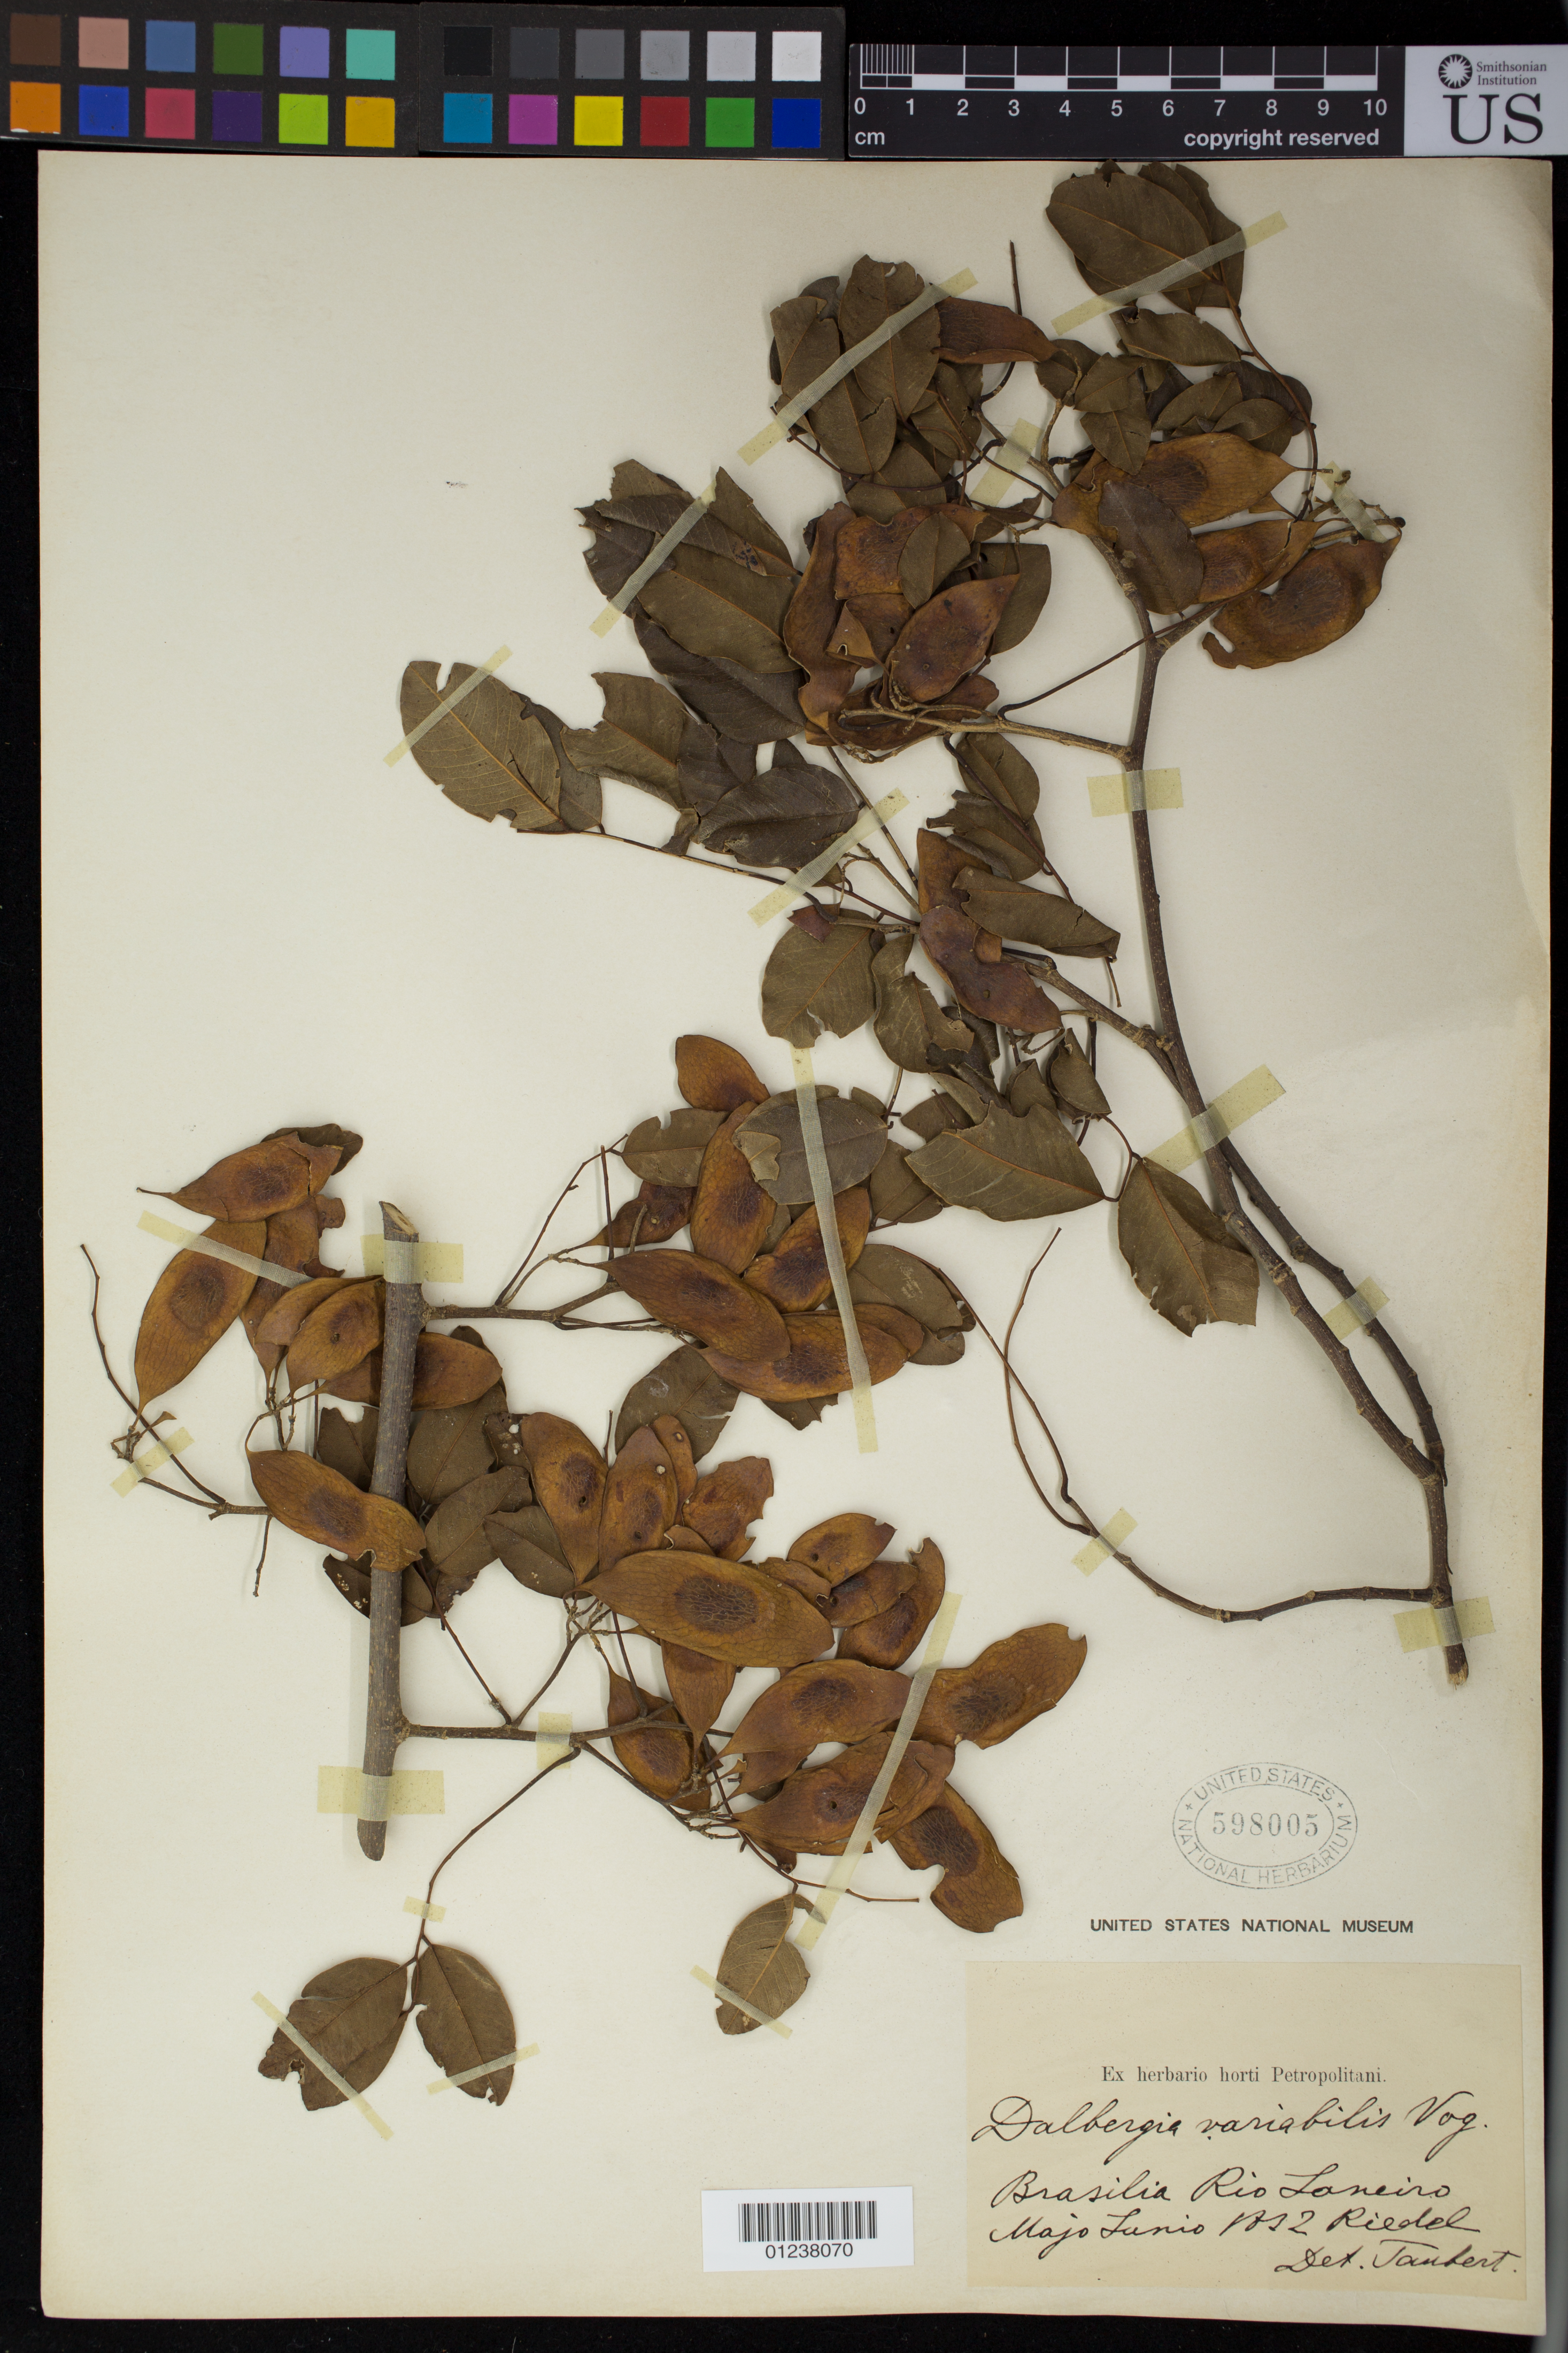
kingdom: Plantae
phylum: Tracheophyta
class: Magnoliopsida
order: Fabales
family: Fabaceae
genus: Dalbergia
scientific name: Dalbergia frutescens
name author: (Vell.) Britton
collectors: Riedel, --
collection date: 1912-05/1912-06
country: Brazil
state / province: Rio de Janeiro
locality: Rio de Janeiro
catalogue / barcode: US 598005